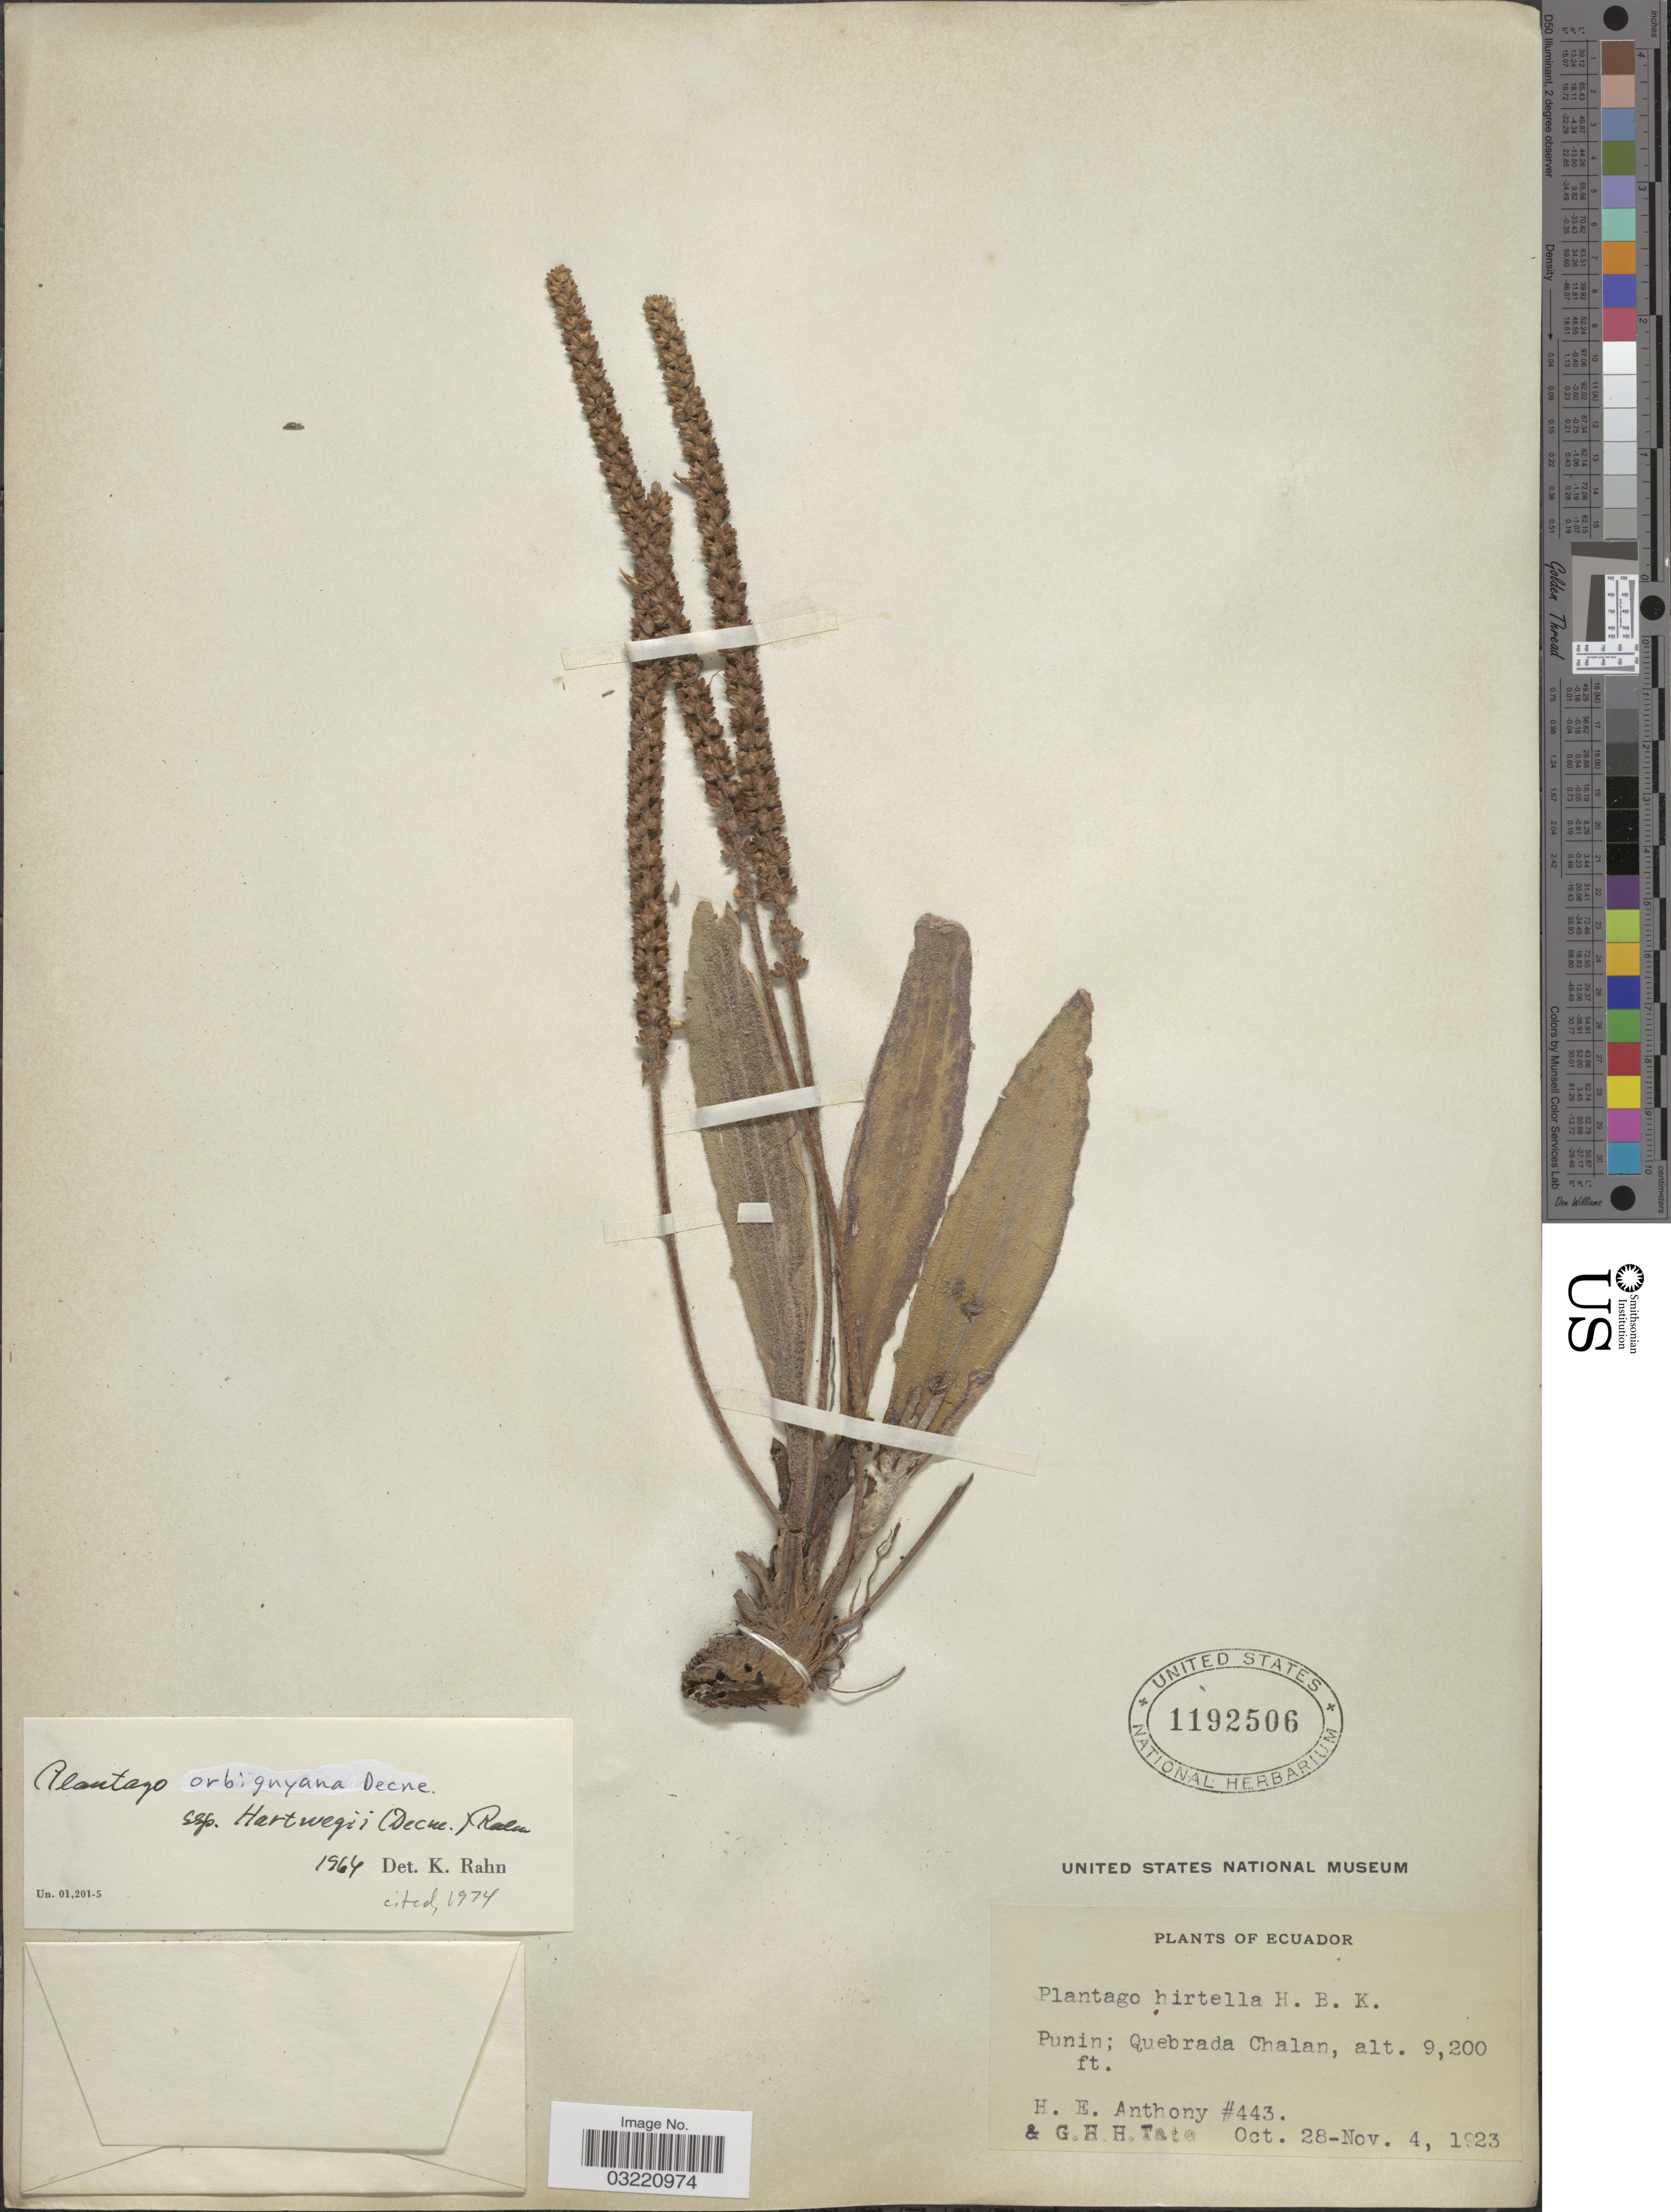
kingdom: Plantae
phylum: Tracheophyta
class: Magnoliopsida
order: Lamiales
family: Plantaginaceae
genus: Plantago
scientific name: Plantago orbignyana subsp. hartwegii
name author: (Decne.) Rahn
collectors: H. E. Anthony & G. H. H.Tate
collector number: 443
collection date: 1923-10-28/1923-11-04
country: Ecuador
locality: Punin; Quebrada Chalan.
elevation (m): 2804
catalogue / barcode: US 1192506